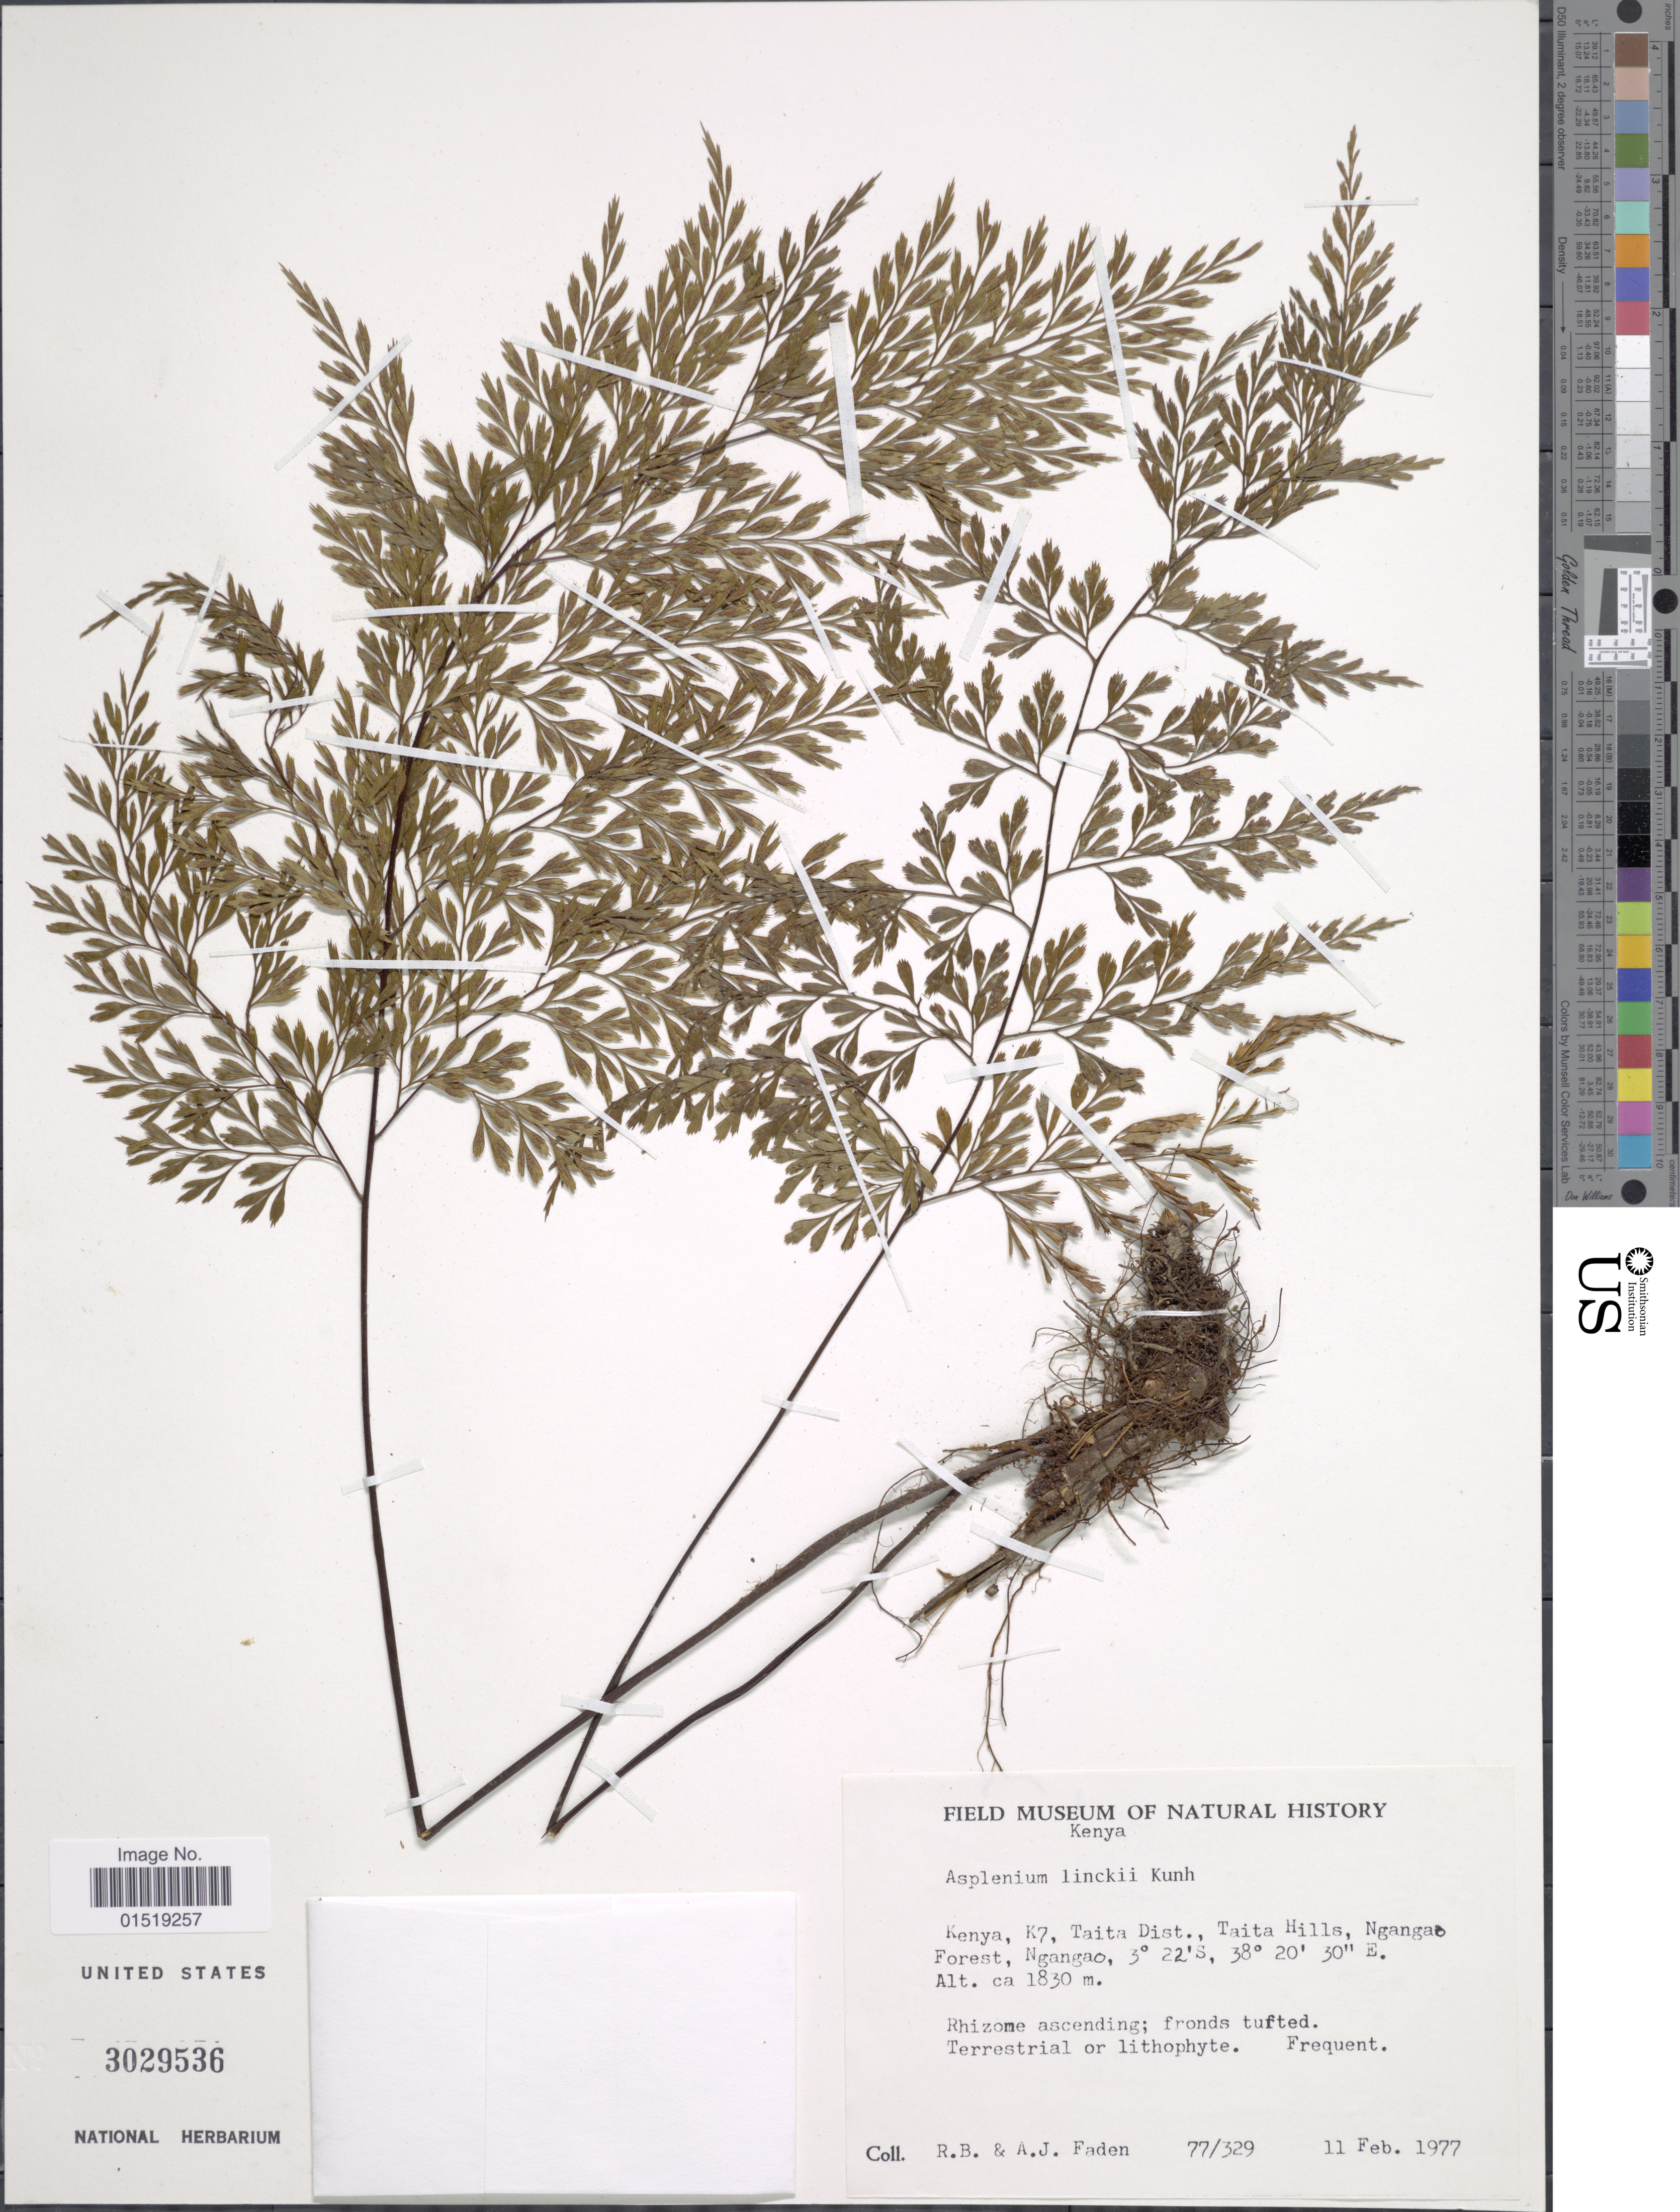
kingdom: Plantae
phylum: Tracheophyta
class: Polypodiopsida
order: Polypodiales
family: Aspleniaceae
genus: Asplenium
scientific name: Asplenium linckii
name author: Kuhn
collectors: R. B. Faden & A. J. Faden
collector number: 77/329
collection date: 1977-02-11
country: Kenya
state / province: Taita Taveta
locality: Kenya, K7, Taita Dist., Taita Hills, Ngangao Forest, Ngangao.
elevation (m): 1830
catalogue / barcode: US 3029536